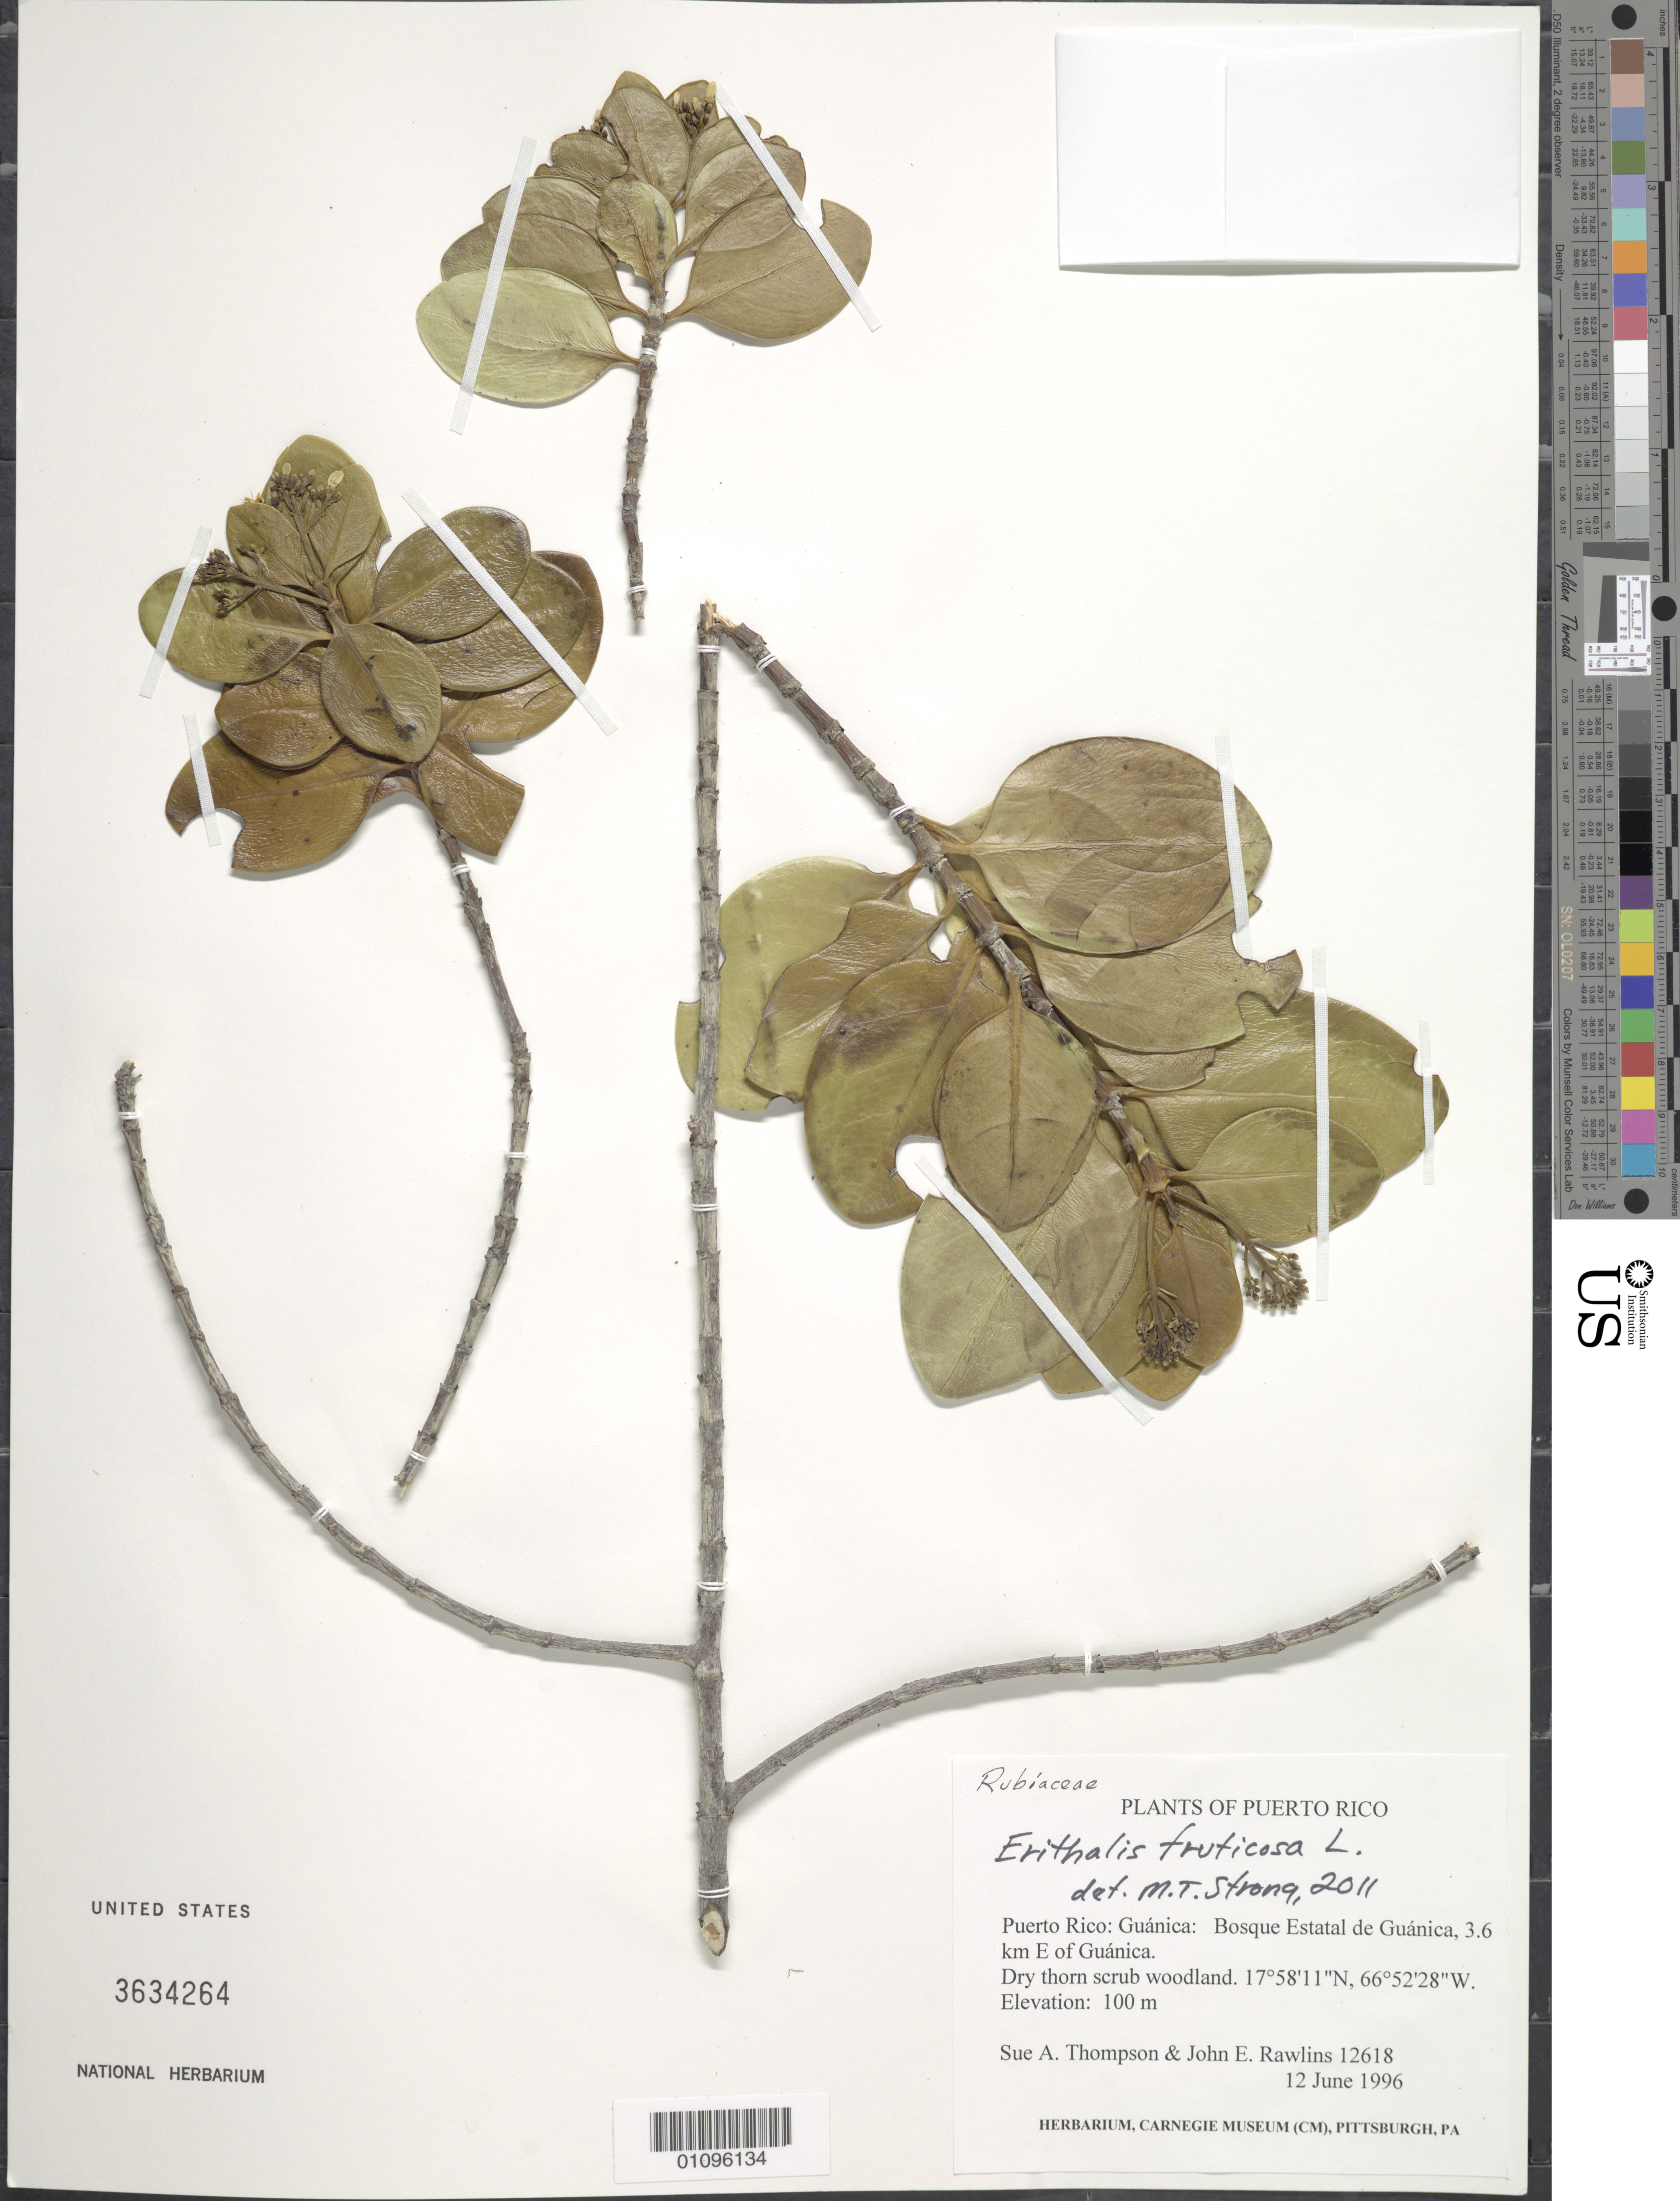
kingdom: Plantae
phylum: Tracheophyta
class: Magnoliopsida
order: Gentianales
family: Rubiaceae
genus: Erithalis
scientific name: Erithalis fruticosa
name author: L.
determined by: Strong, M. T., (US), Smithsonian Institution - National Museum of Natural History (UNITED STATES)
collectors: S. A. Thompson & J. Rawlins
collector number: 12618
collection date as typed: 12 Jun 1996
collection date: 1996-06-12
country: Puerto Rico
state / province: Guánica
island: Puerto Rico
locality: Bosque Estatal de Guánica, 3.6 km E of Guánica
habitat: Dry thorn scrub woodland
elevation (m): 100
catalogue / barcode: US 3634264